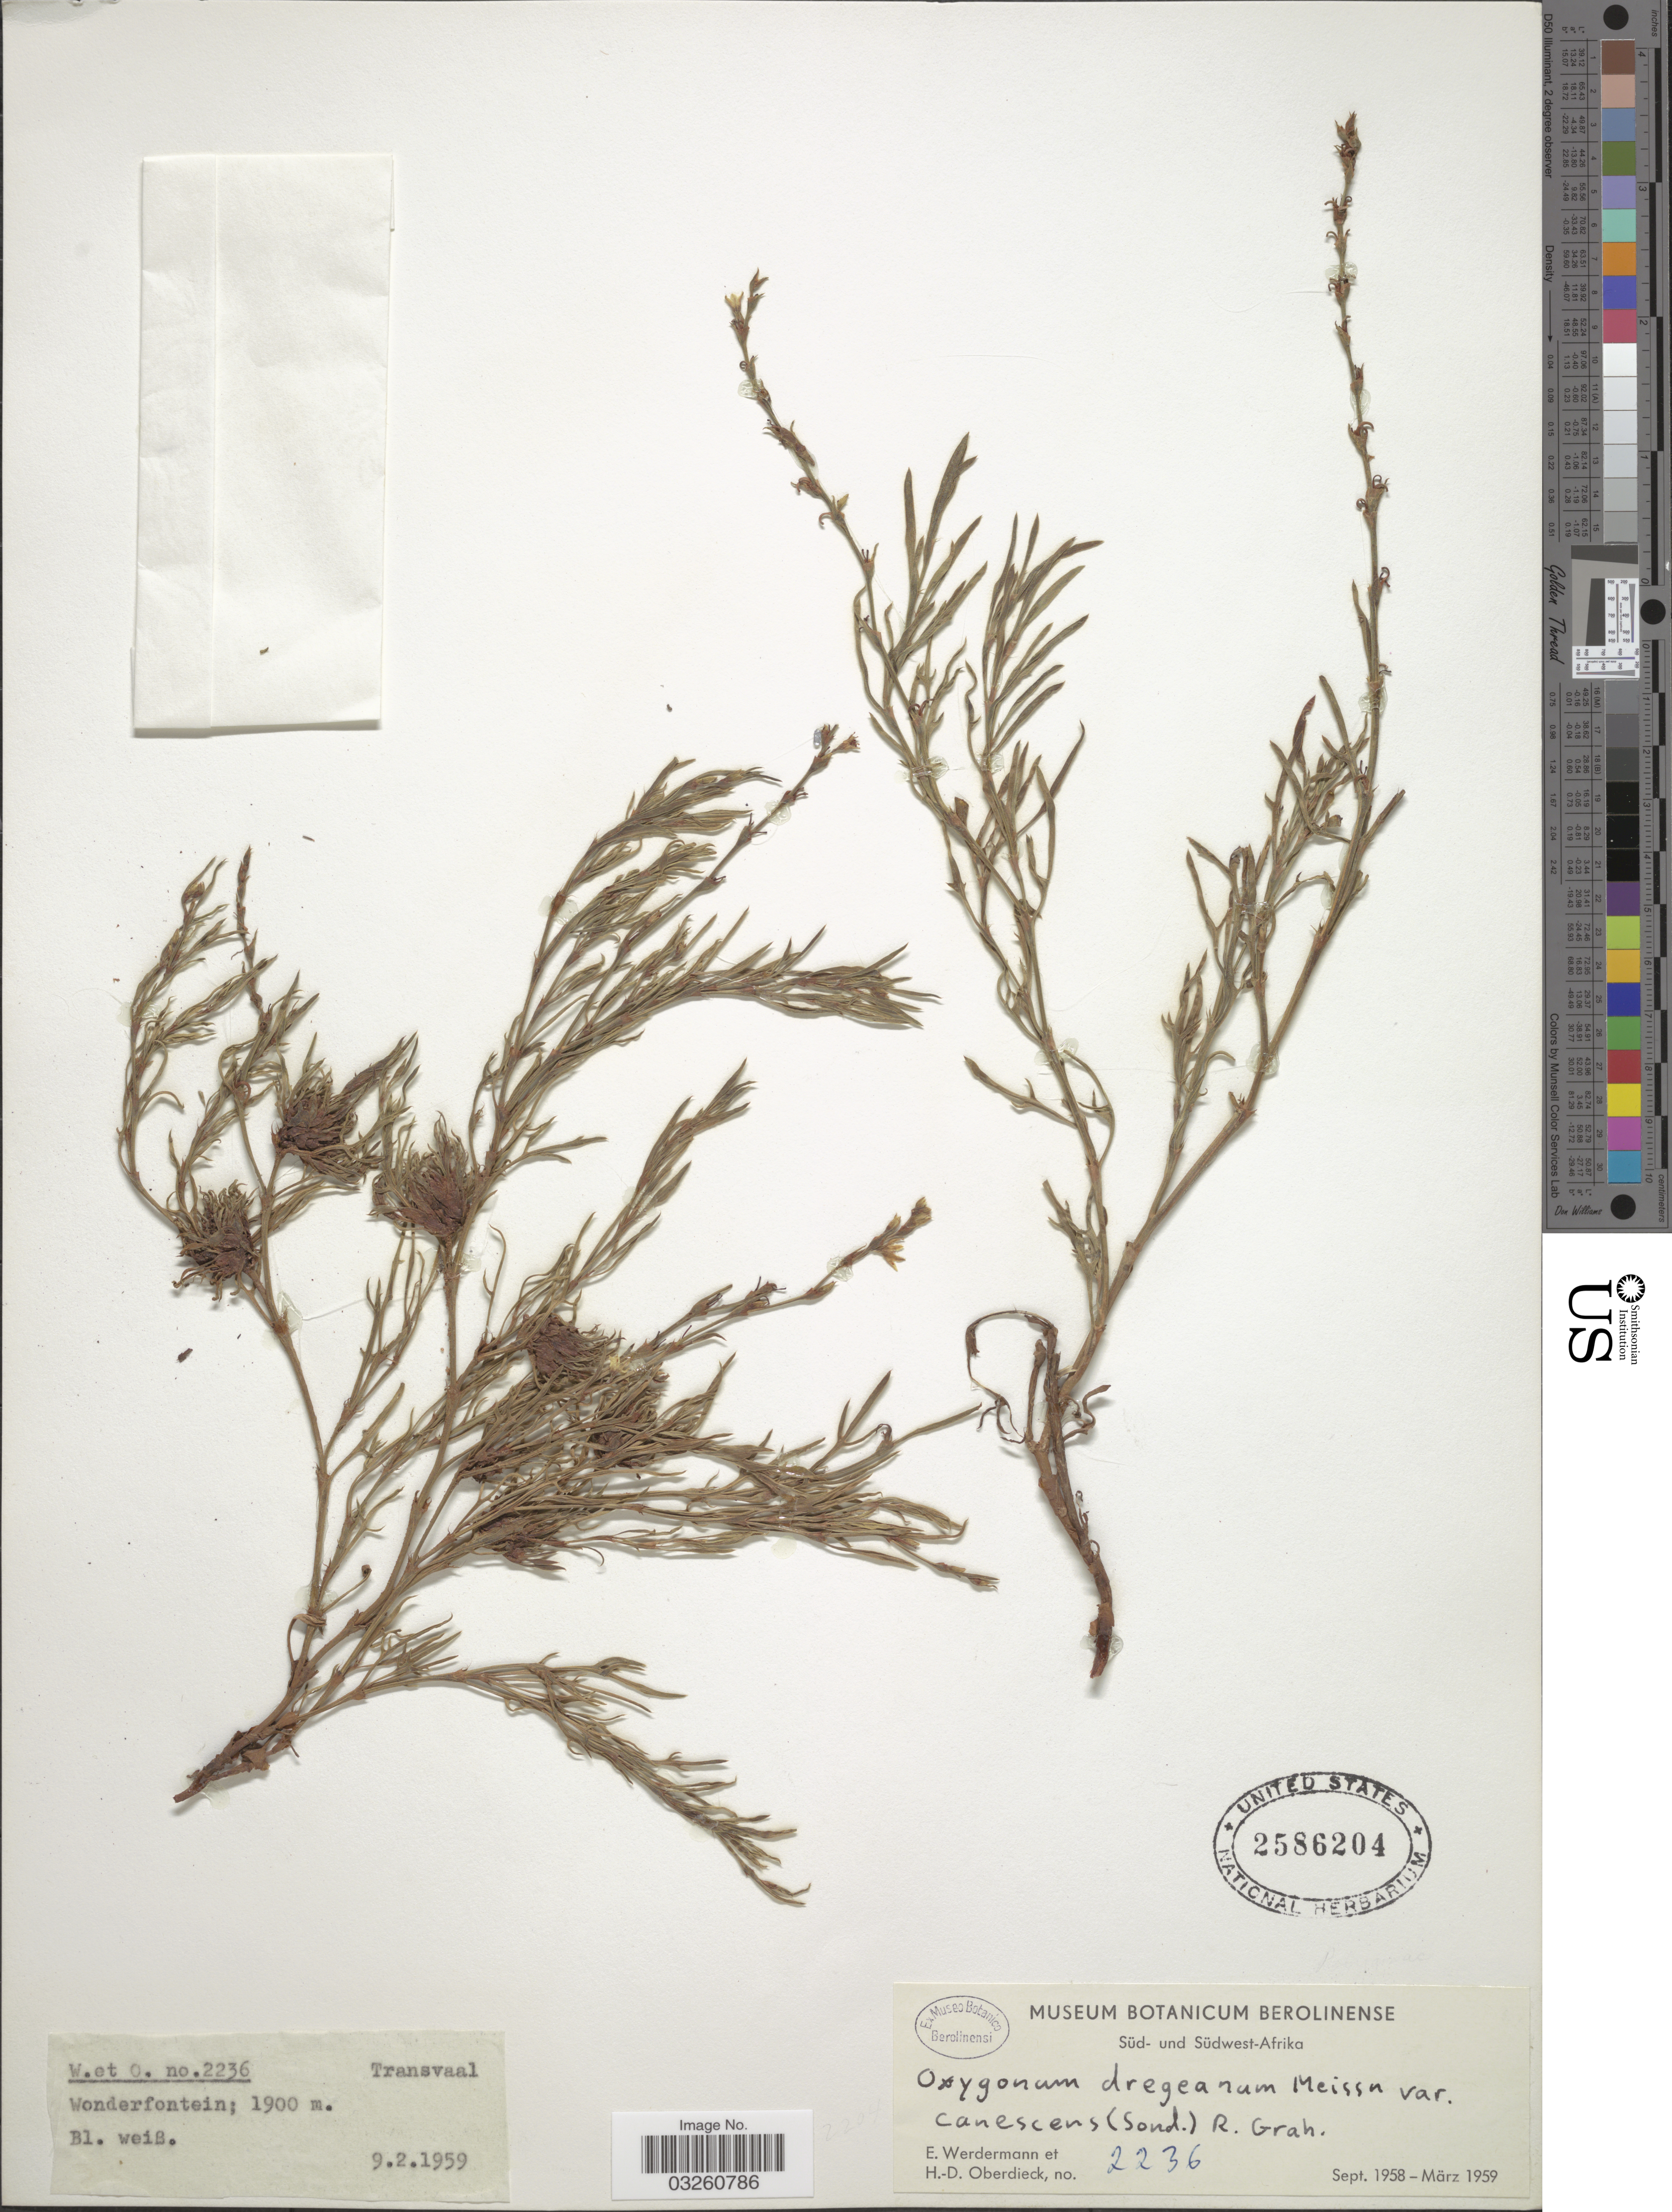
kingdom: Plantae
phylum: Tracheophyta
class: Magnoliopsida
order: Caryophyllales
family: Polygonaceae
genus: Oxygonum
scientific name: Oxygonum dregeanum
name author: Meisn.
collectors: E. Werdermann & H. Oberdieck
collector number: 2236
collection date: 1959-02-09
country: South Africa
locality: Transvaal. Wonderfontein. Süd-Afrika.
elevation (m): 1900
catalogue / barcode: US 2586204